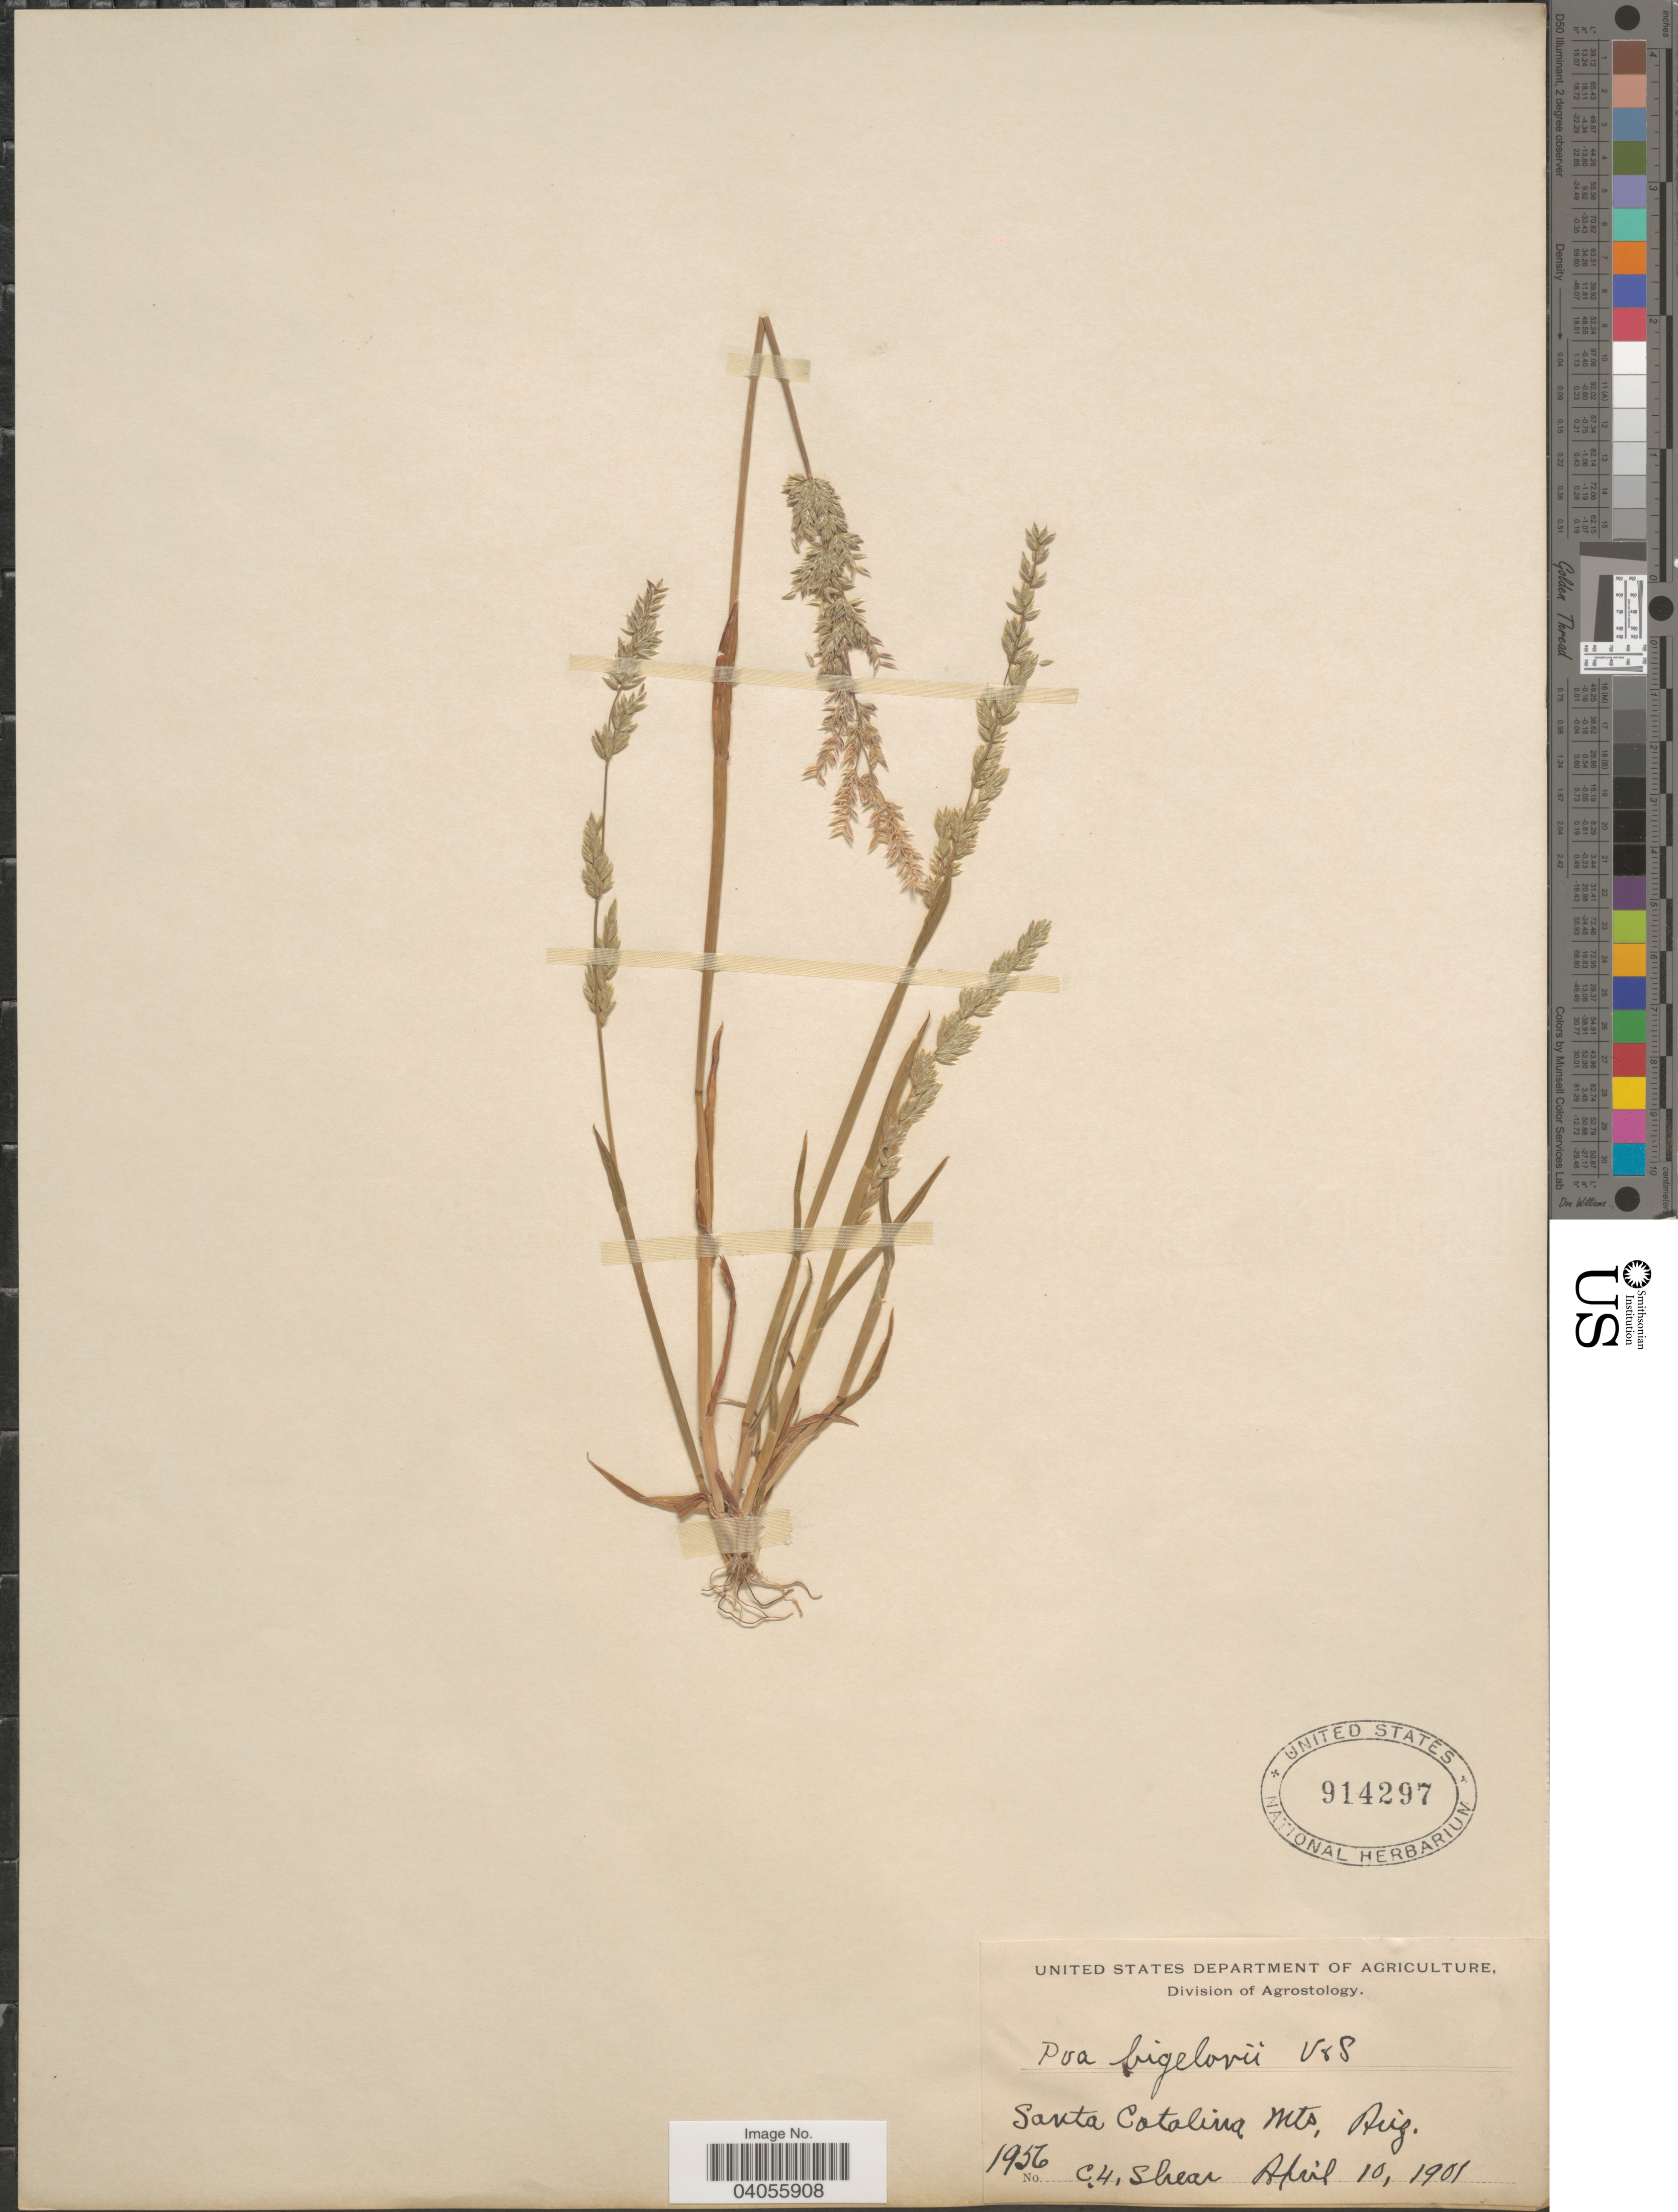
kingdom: Plantae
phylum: Tracheophyta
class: Liliopsida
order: Poales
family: Poaceae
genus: Poa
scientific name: Poa bigelovii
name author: Vasey & Scribn.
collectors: C. L. Shear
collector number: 1956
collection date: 1901-04-10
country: United States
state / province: Arizona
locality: Santa Catalina Mts.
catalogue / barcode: US 914297